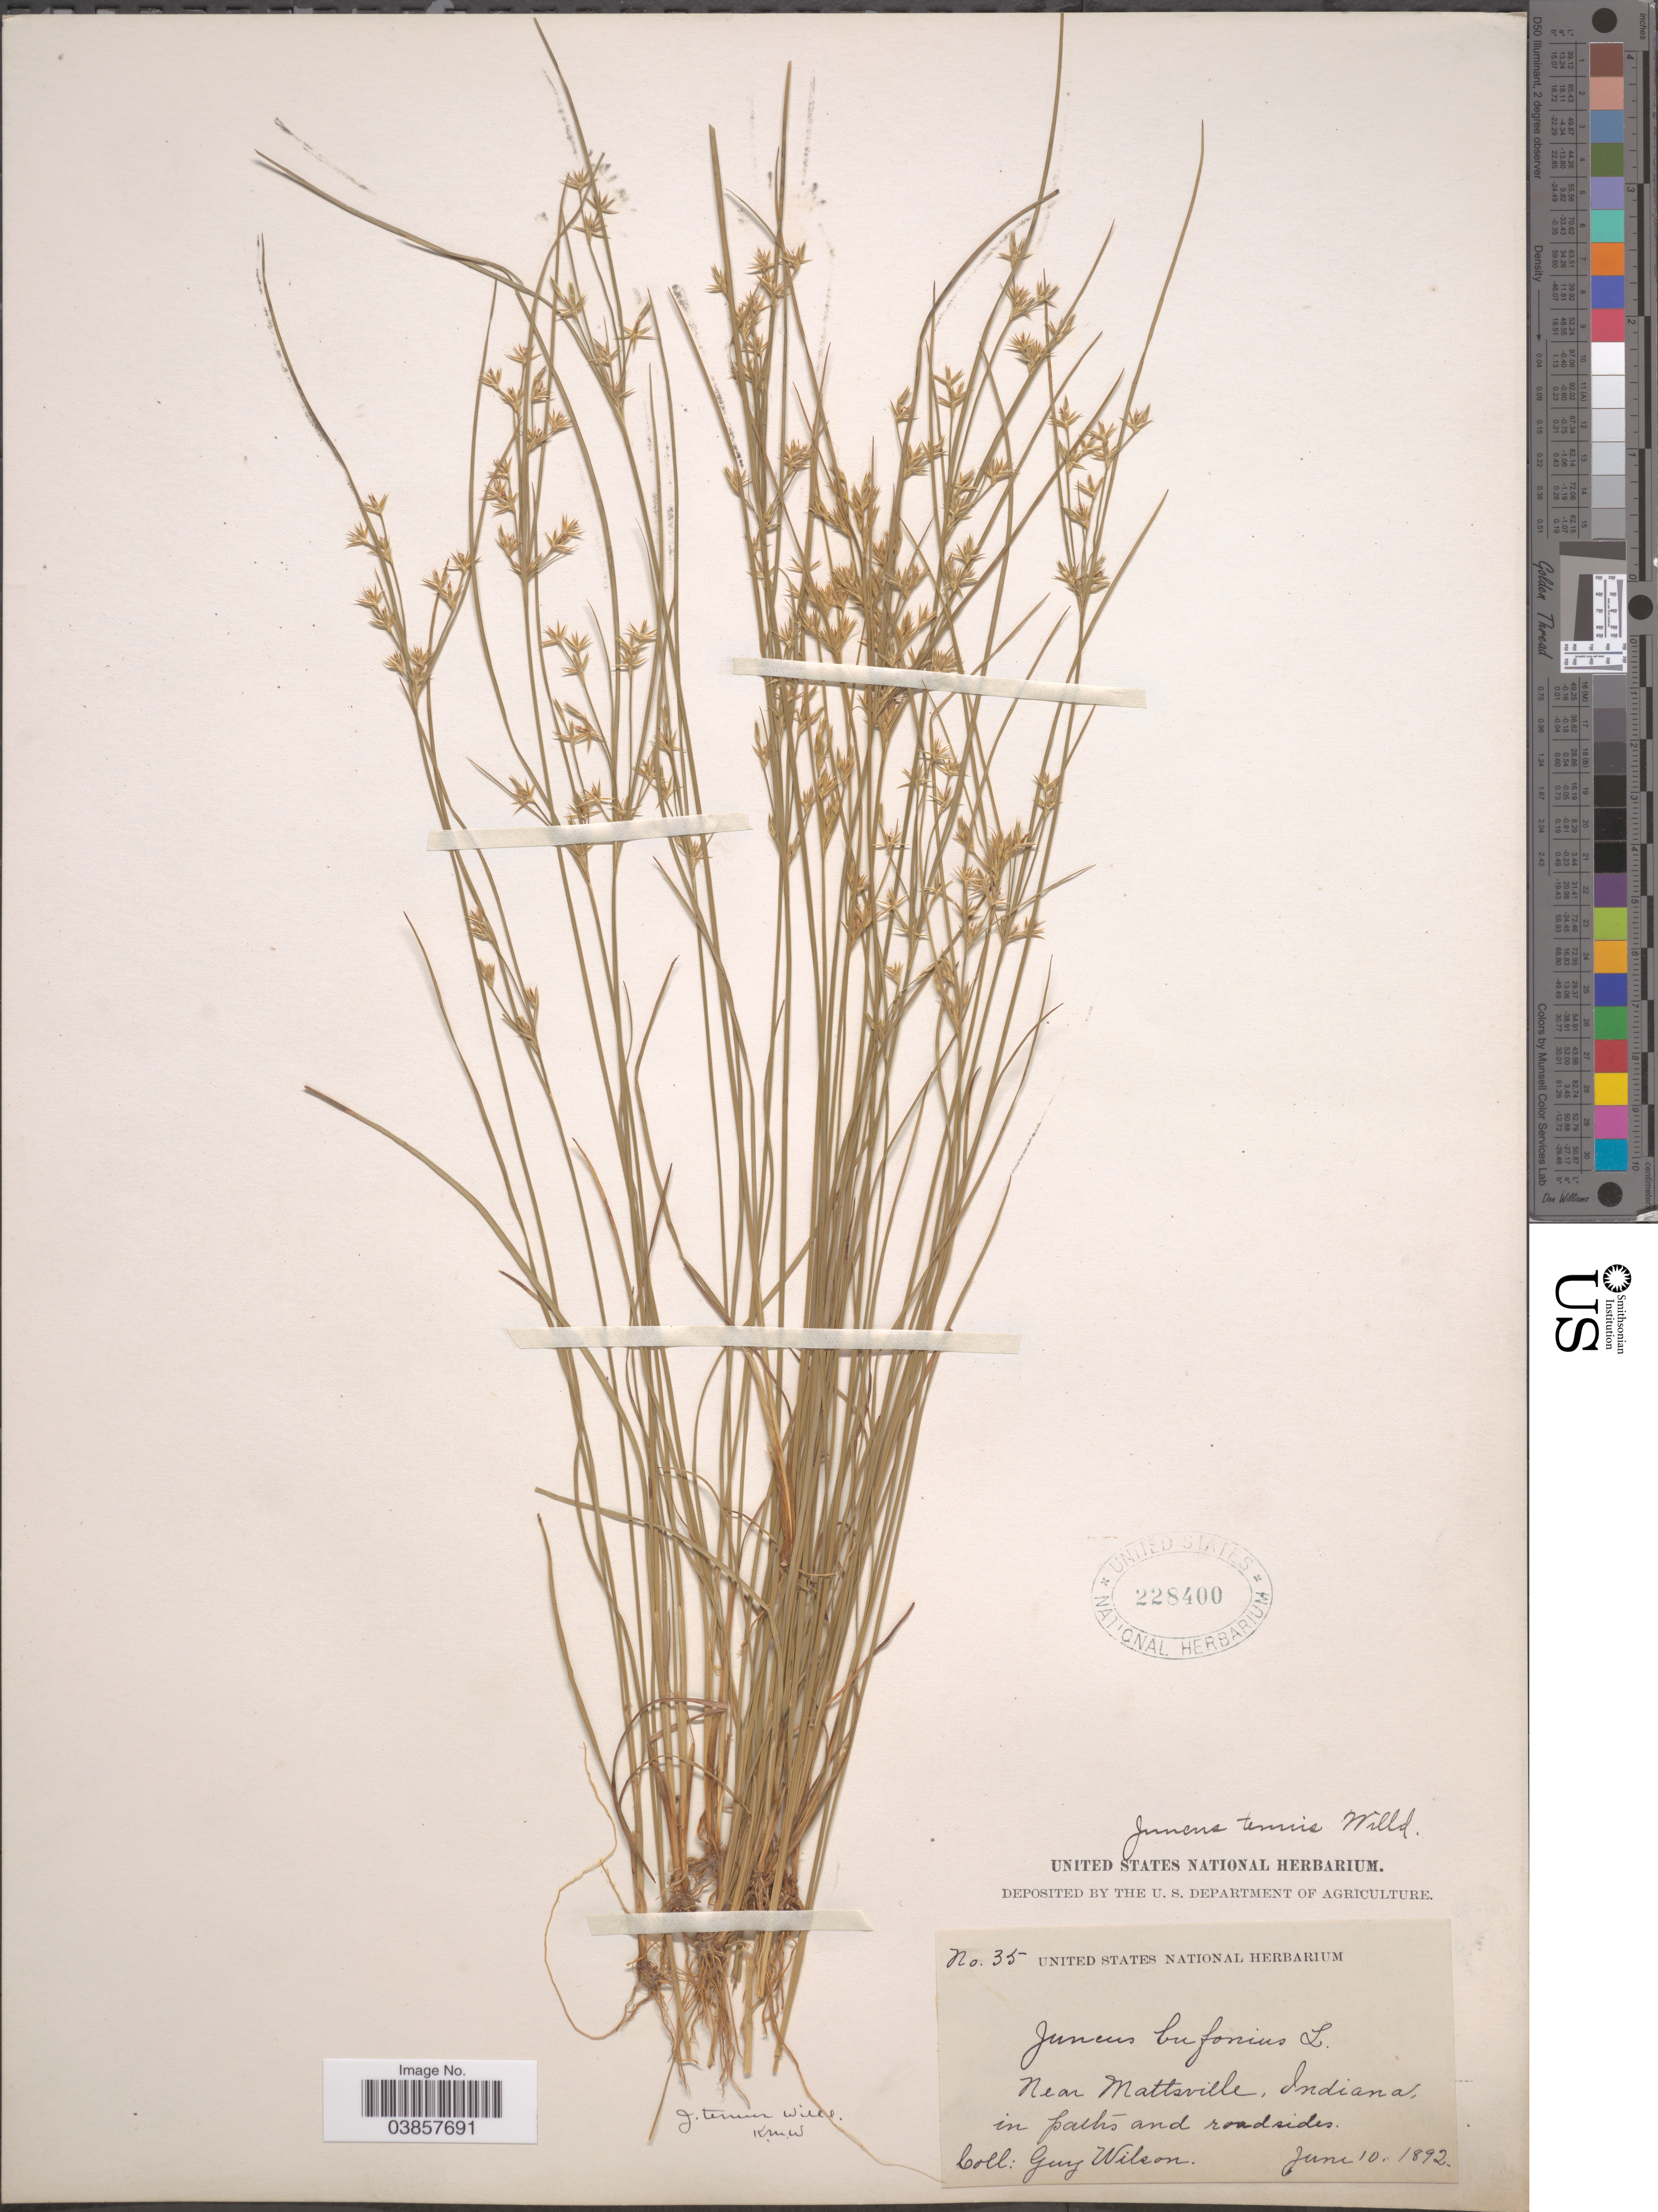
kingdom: Plantae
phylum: Tracheophyta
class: Liliopsida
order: Poales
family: Juncaceae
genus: Juncus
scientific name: Juncus tenuis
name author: Willd.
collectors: G. Wilson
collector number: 35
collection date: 1892-06-10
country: United States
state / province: Indiana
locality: Near Mattsville, in paths and roadsides.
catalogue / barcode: US 228400